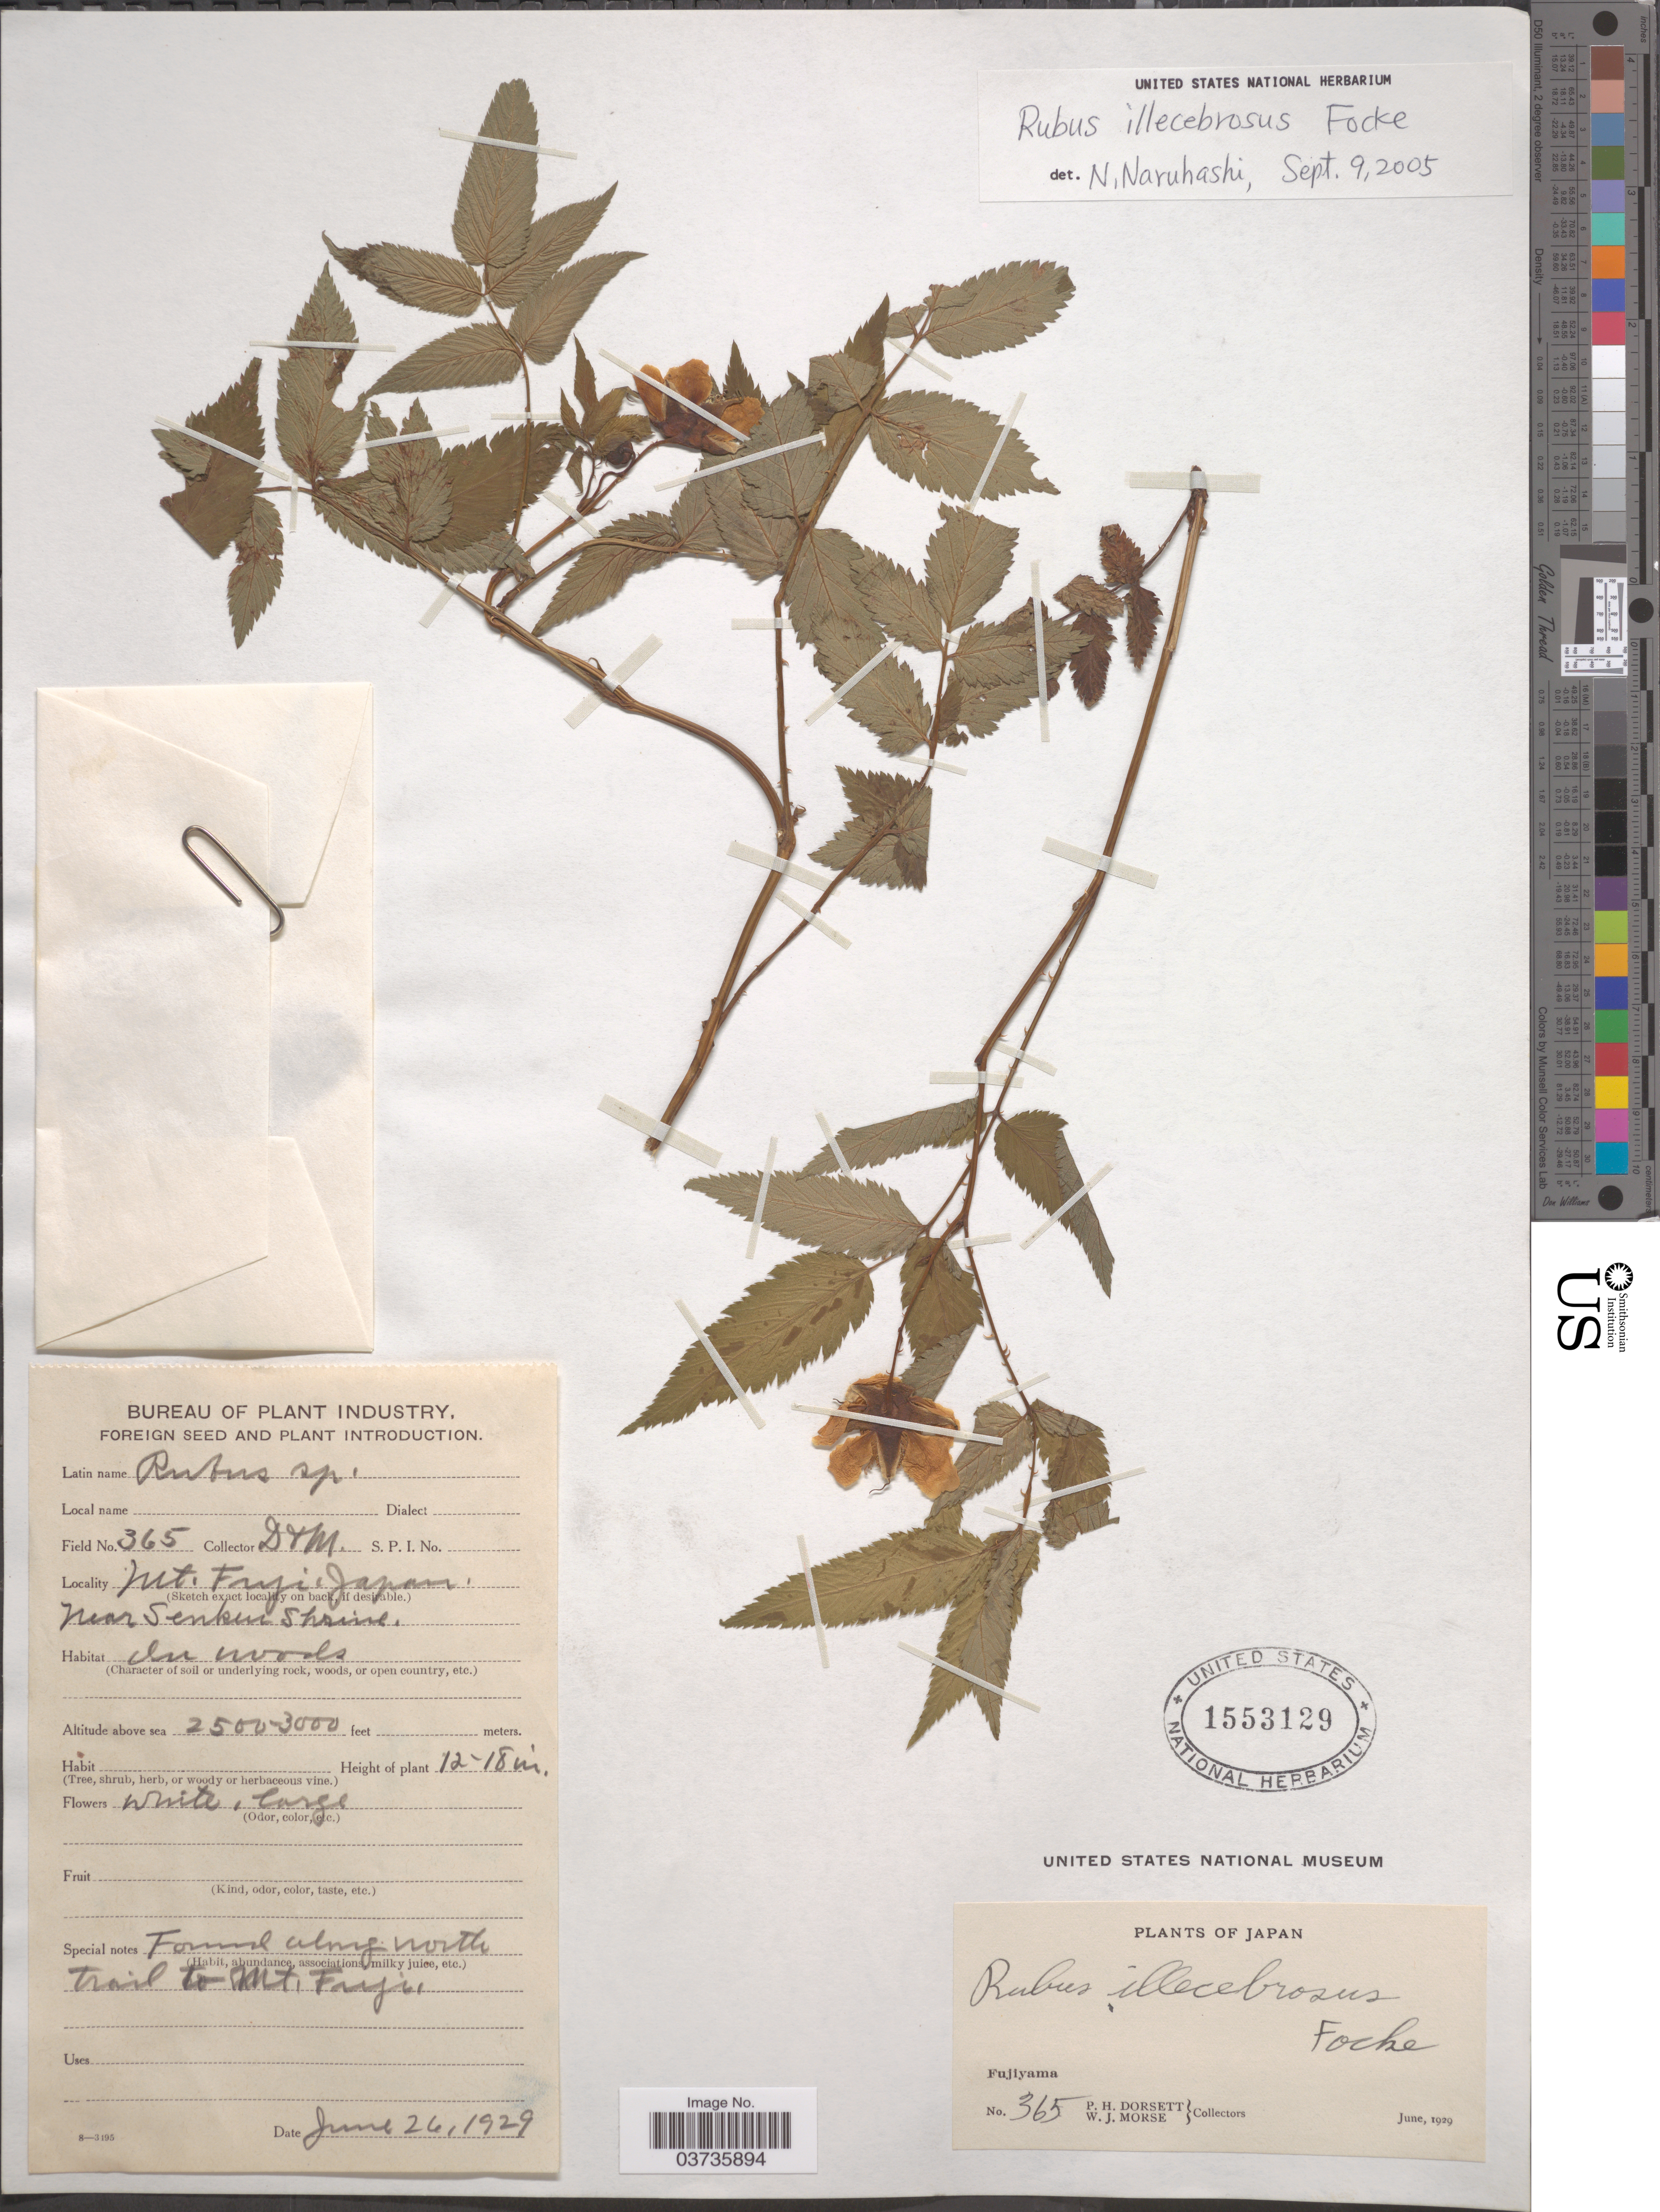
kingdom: Plantae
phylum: Tracheophyta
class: Magnoliopsida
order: Rosales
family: Rosaceae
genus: Rubus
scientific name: Rubus illecebrosus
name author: Focke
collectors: P. H. Dorsett & W. J. Morse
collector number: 365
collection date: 1929-06-26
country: Japan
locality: Mt. Fuji. Near Senken Shrine. Fujiyama.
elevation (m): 2500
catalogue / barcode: US 1553129